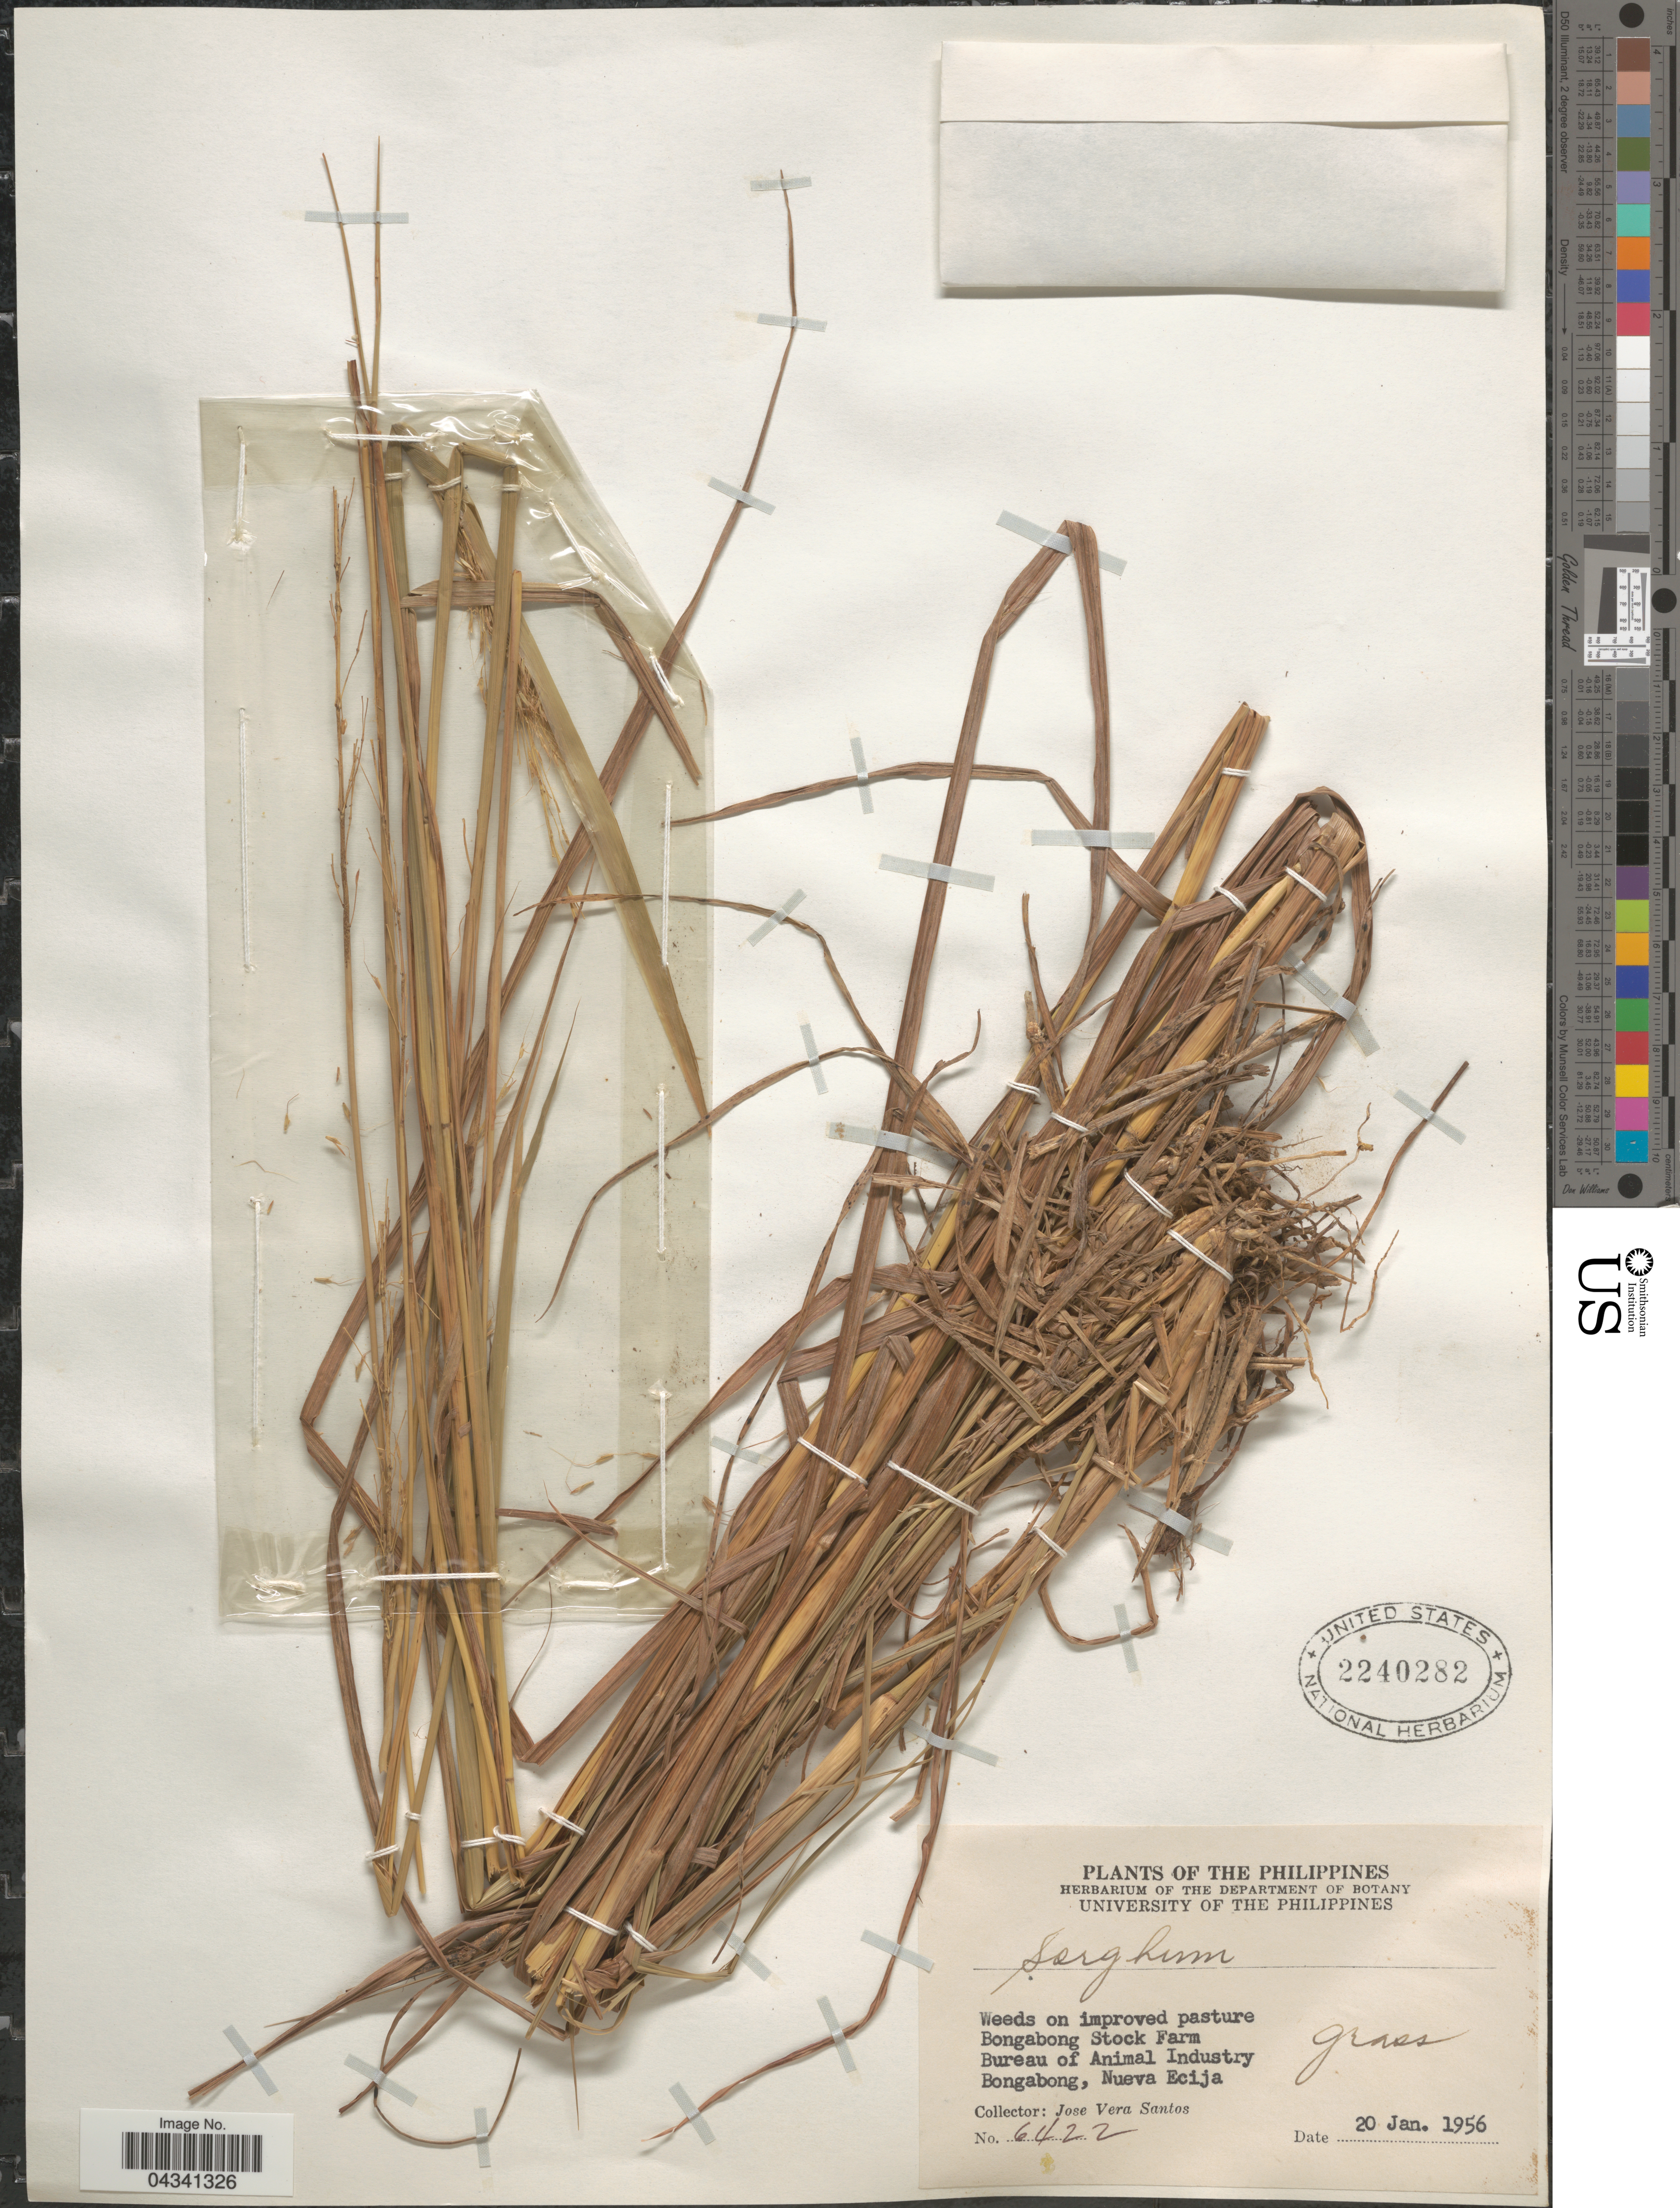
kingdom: Plantae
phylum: Tracheophyta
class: Liliopsida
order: Poales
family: Poaceae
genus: Sorghum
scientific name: Sorghum sp.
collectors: J. V. Santos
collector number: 6422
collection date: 1956-01-20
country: Philippines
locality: On improved pasture Bongabong Stock Farm Bureau of Animal Industry Bongabong, Nueva Ecija.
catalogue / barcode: US 2240282